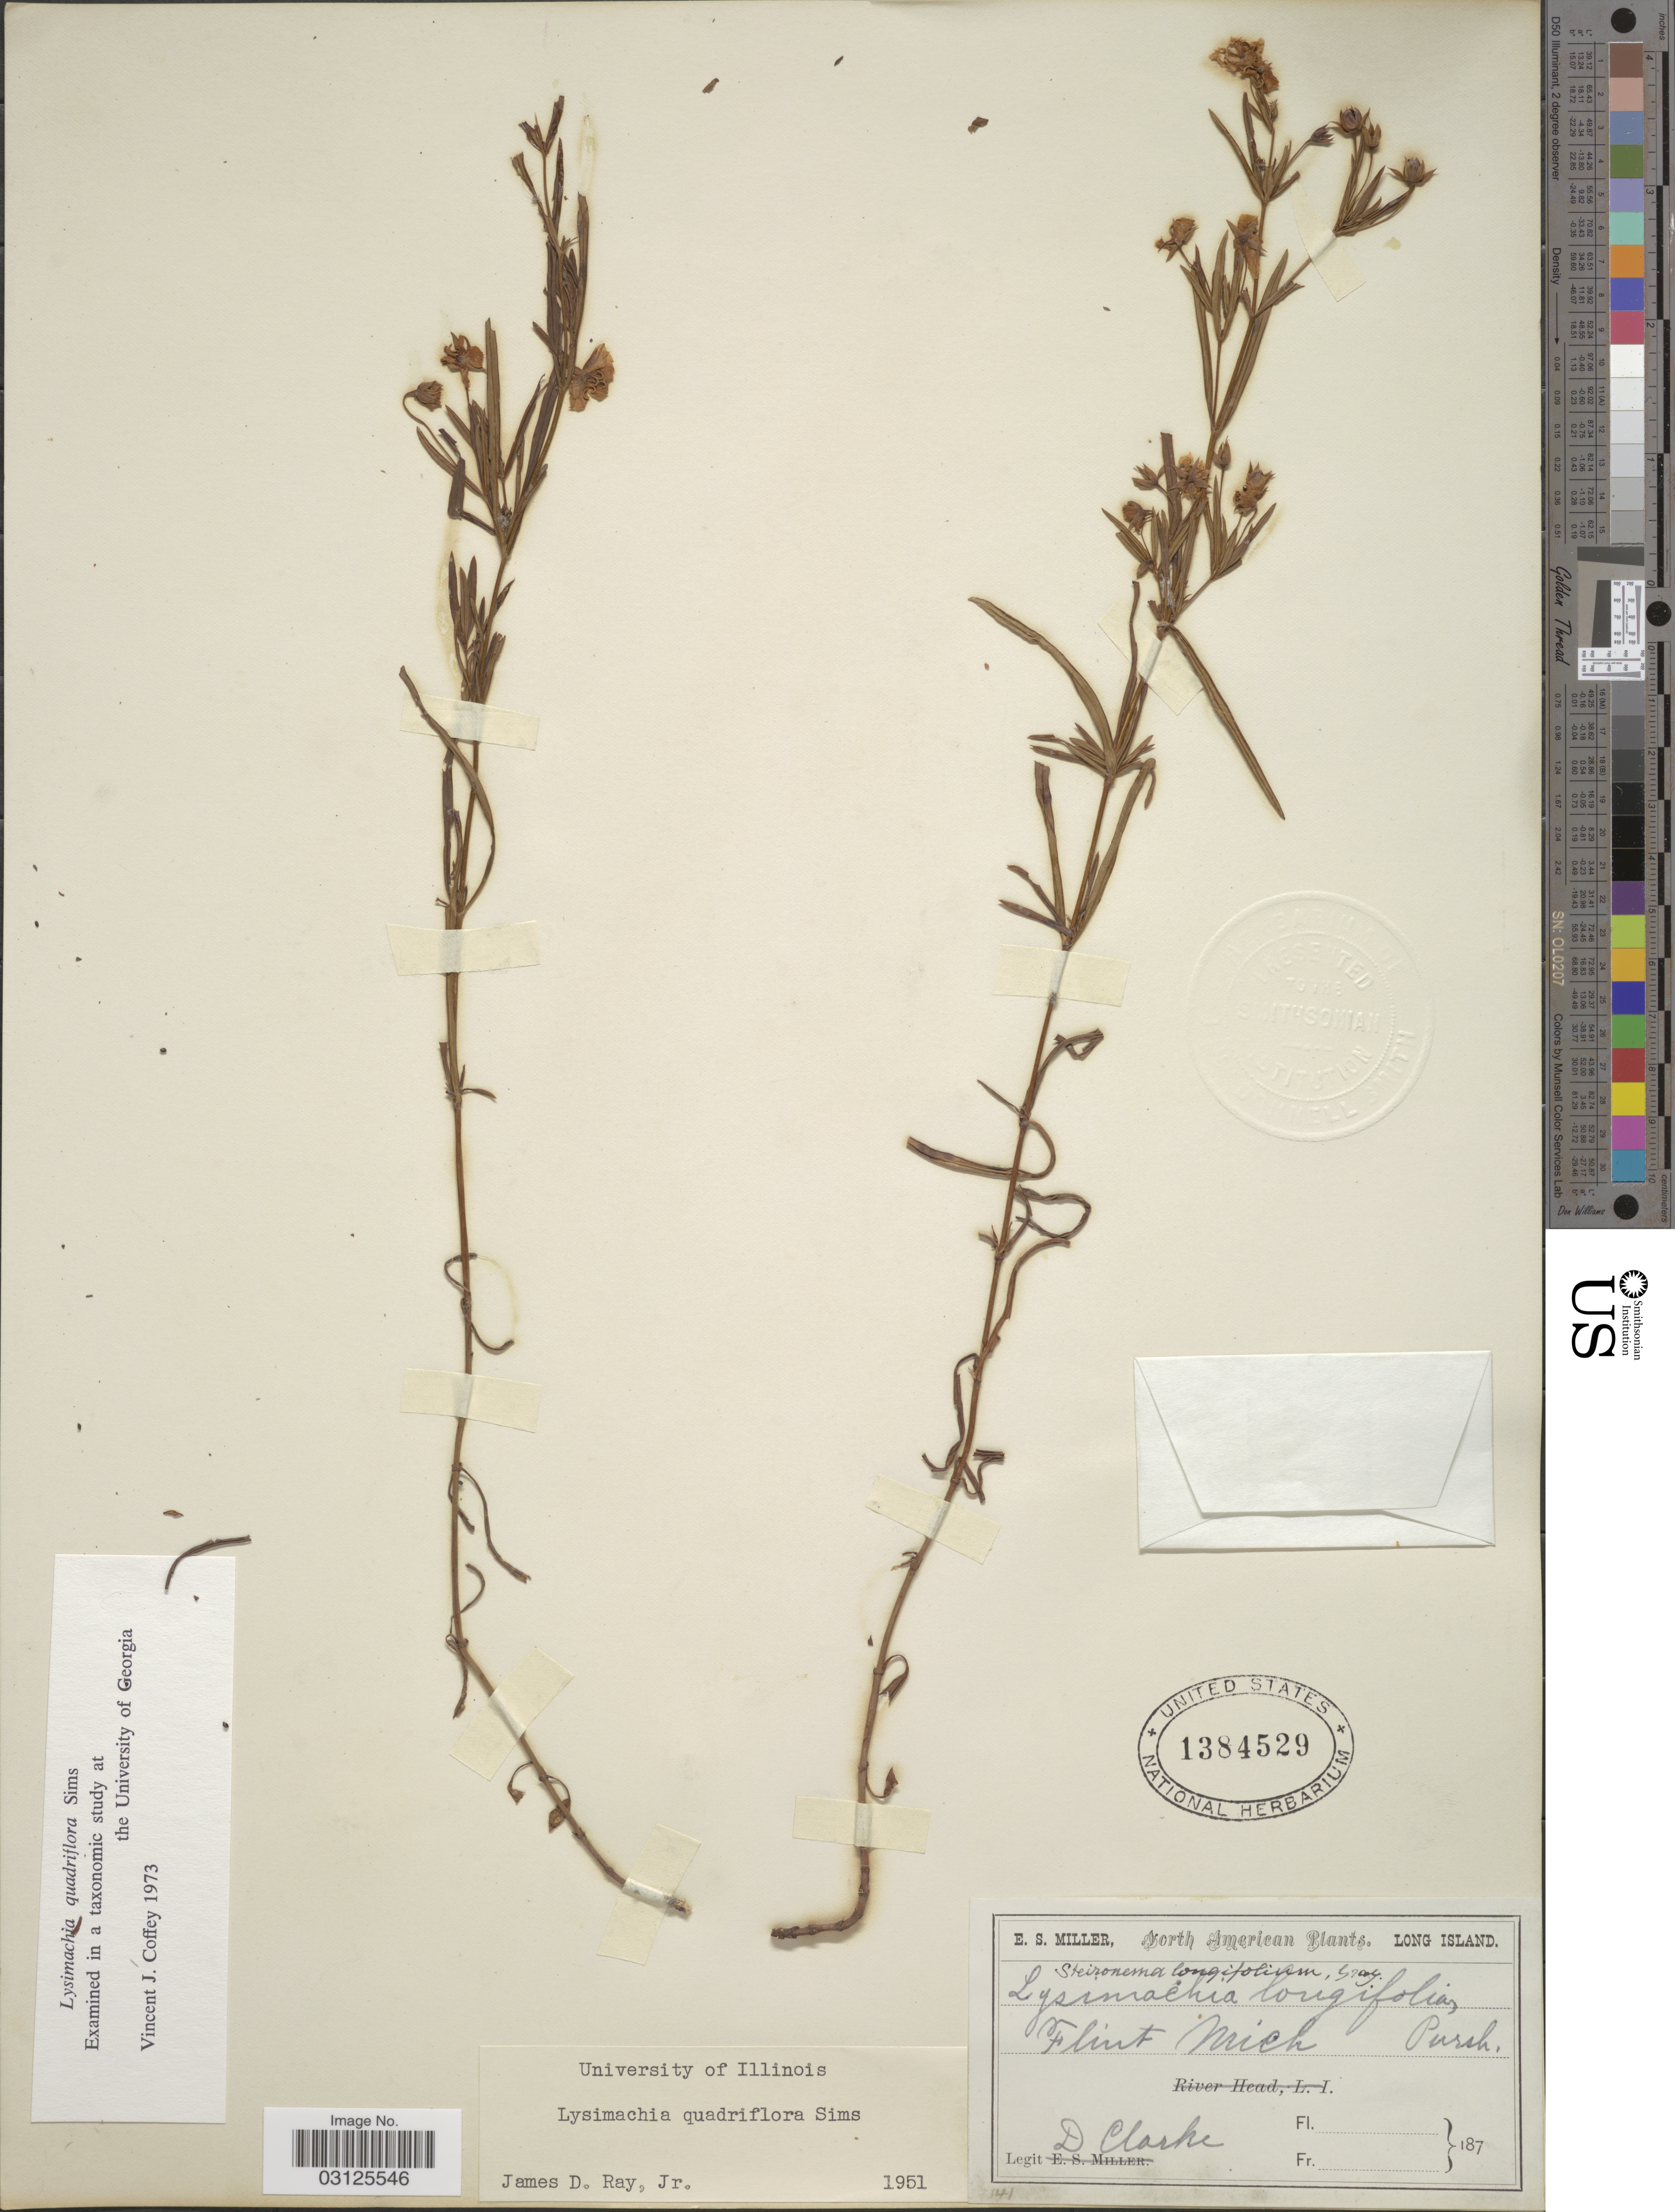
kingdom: Plantae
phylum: Tracheophyta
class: Magnoliopsida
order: Ericales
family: Primulaceae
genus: Lysimachia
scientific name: Lysimachia quadriflora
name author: Sims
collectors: D. Clarke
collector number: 141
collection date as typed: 187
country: United States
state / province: New York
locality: Flint Mich [unsure placement] Long Island.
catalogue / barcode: US 1384529